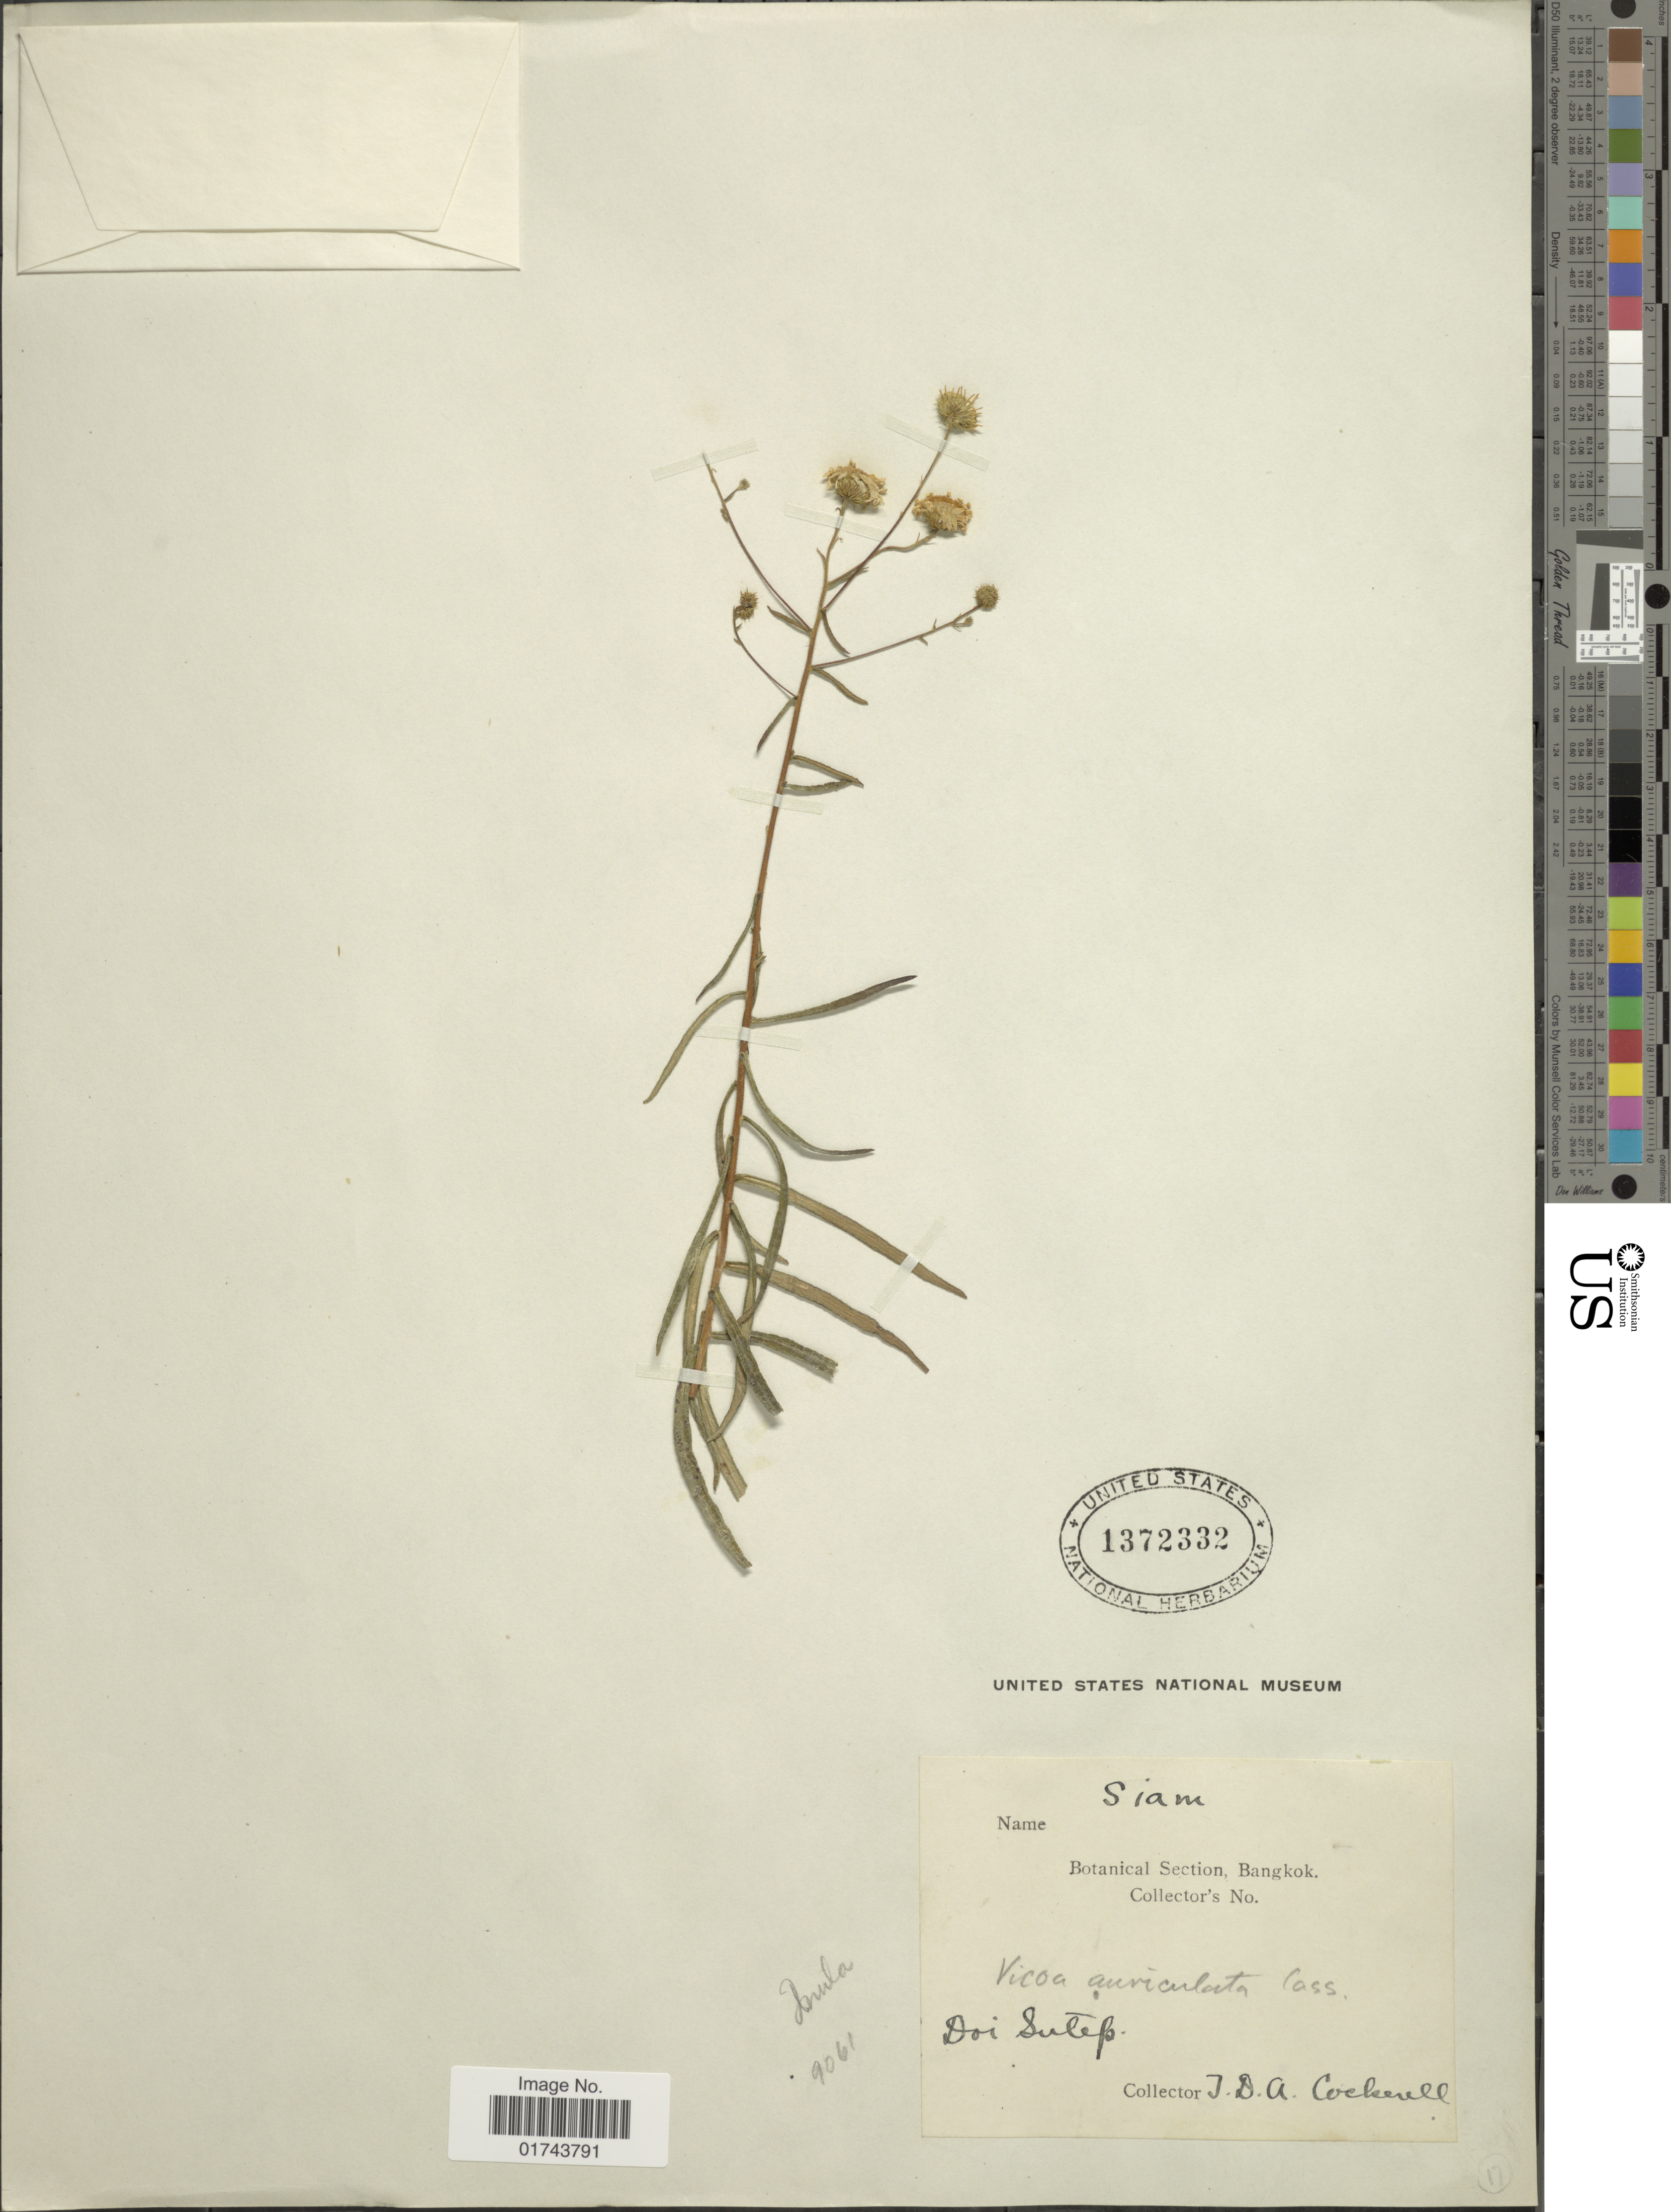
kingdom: Plantae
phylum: Tracheophyta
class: Magnoliopsida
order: Asterales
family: Asteraceae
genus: Inula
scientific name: Inula auriculata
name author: Boiss. & Balansa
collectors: J. Cockerell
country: Thailand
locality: Siam, Doi Sulep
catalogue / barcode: US 1372332